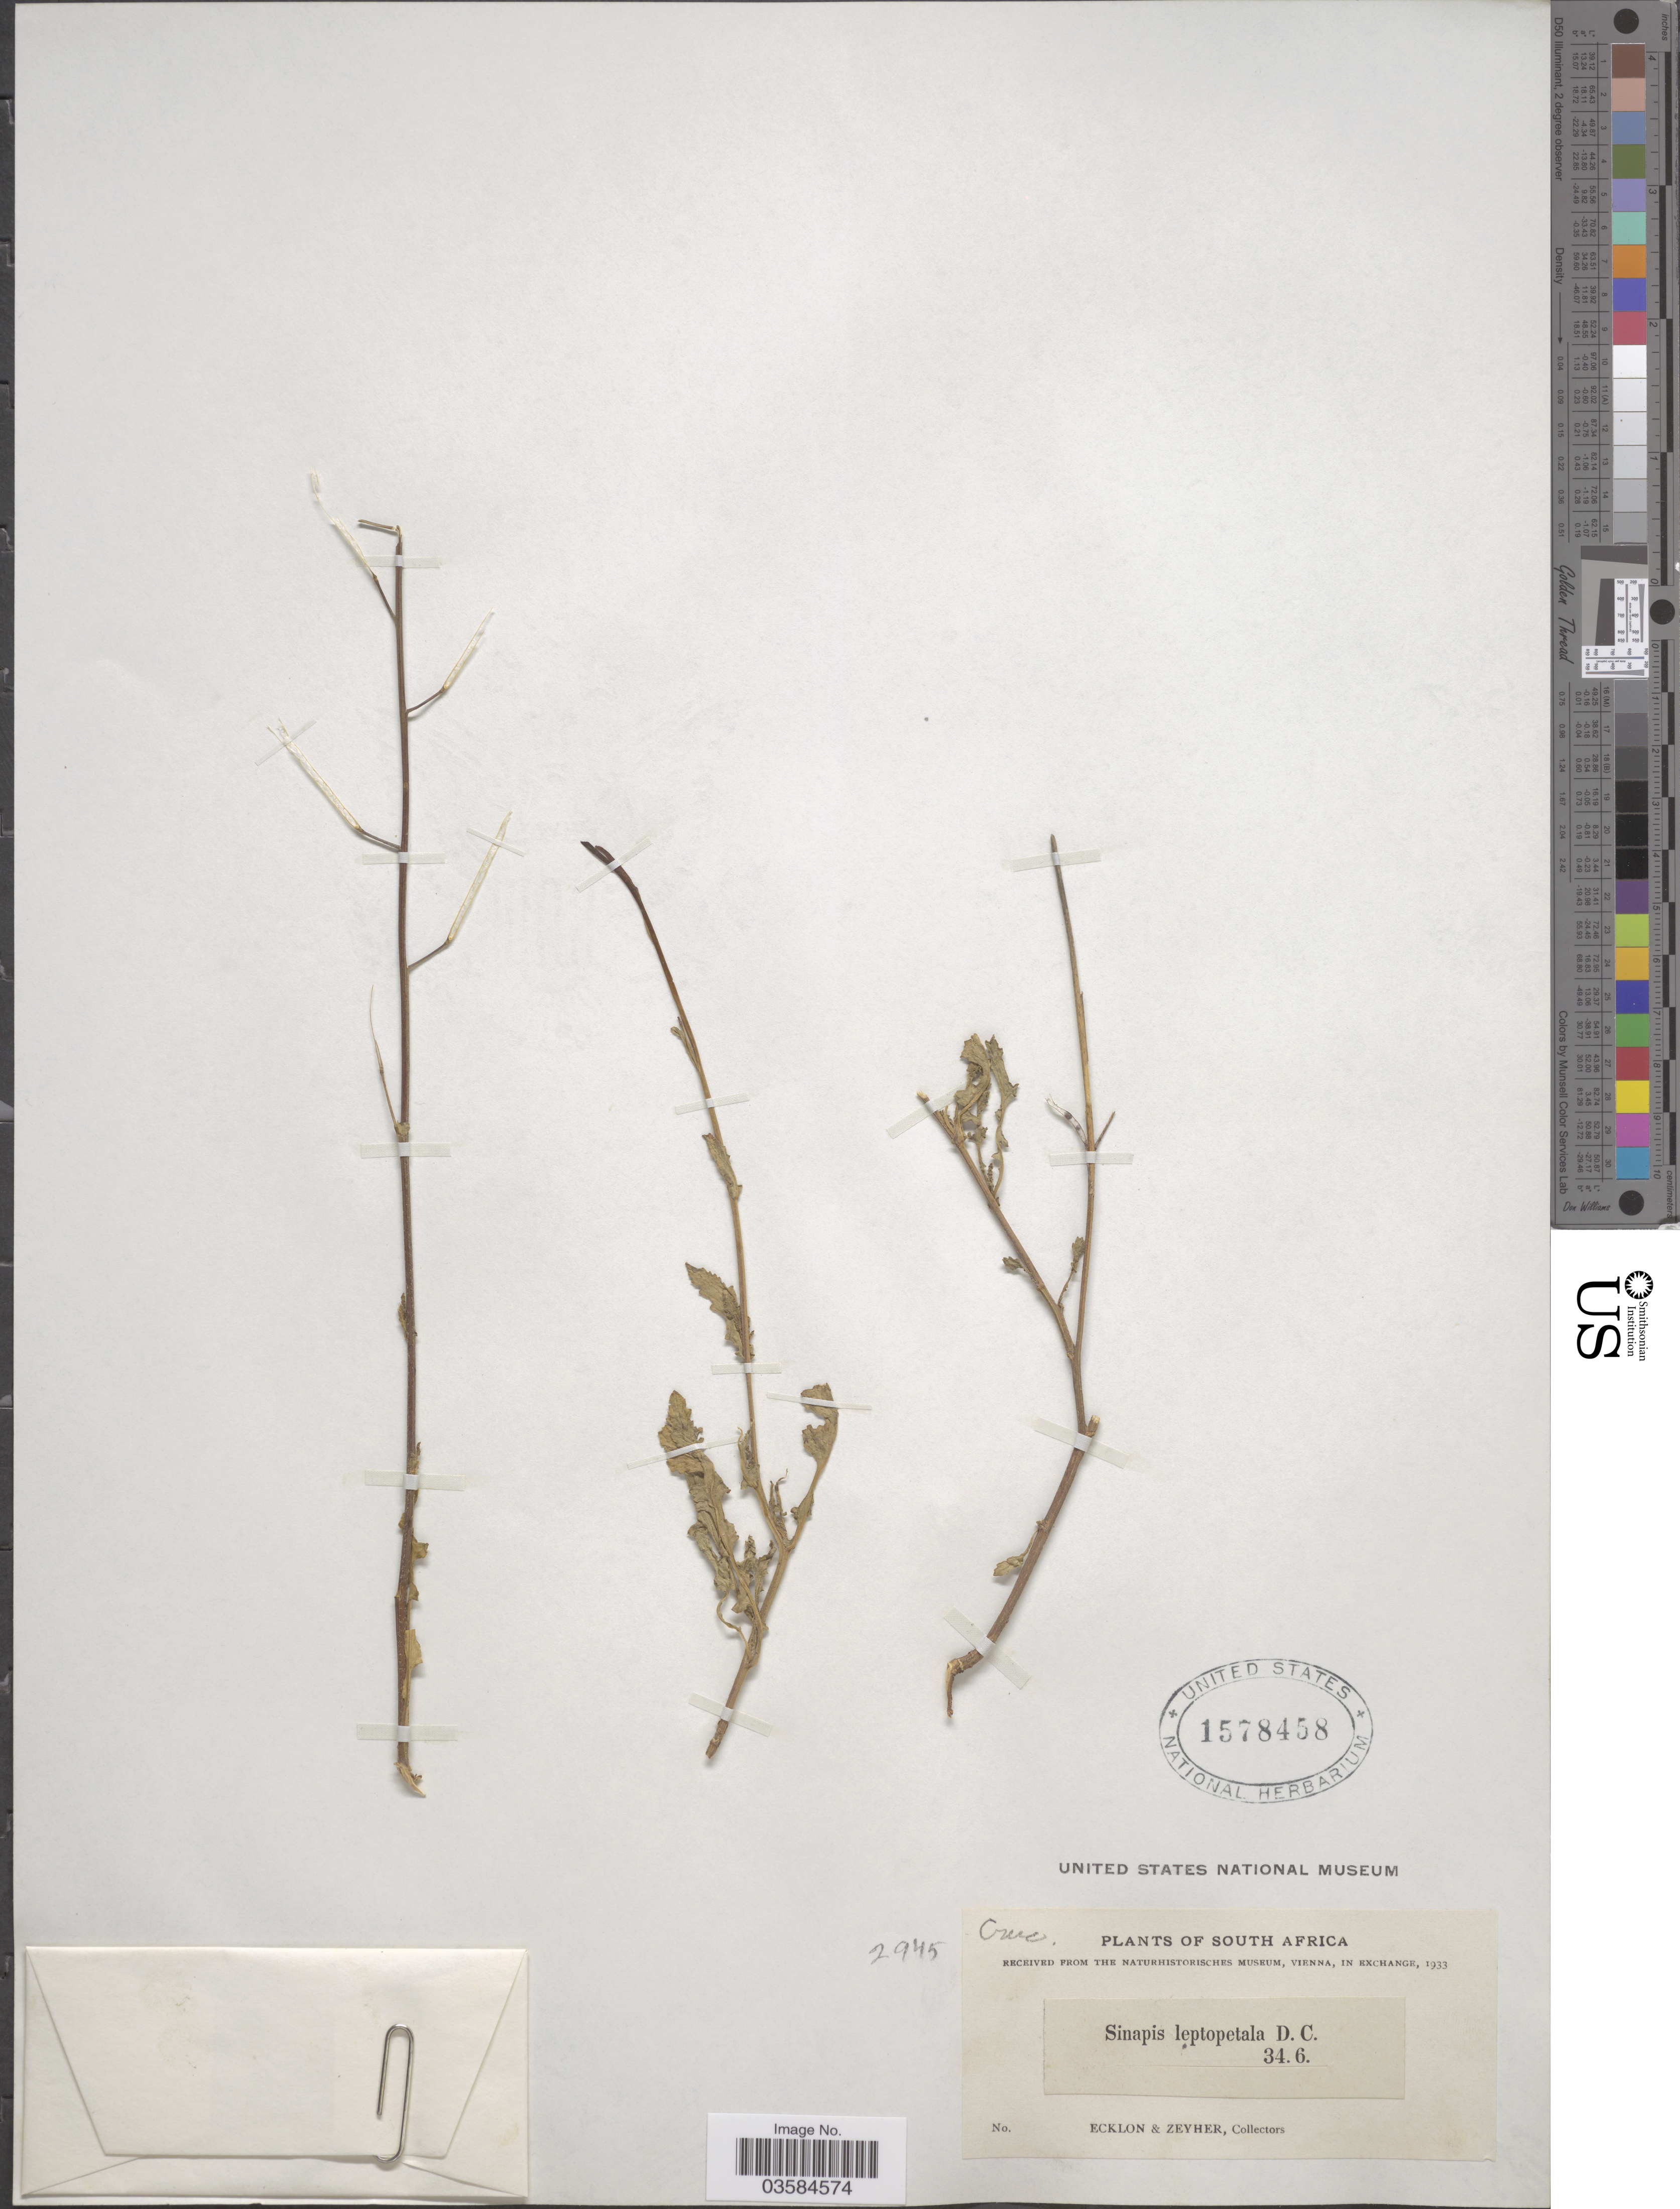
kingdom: Plantae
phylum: Tracheophyta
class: Magnoliopsida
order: Brassicales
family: Brassicaceae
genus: Sinapis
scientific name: Sinapis leptopetala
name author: DC.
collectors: -. Ecklon & -. Zeyher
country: South Africa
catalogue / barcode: US 1578458